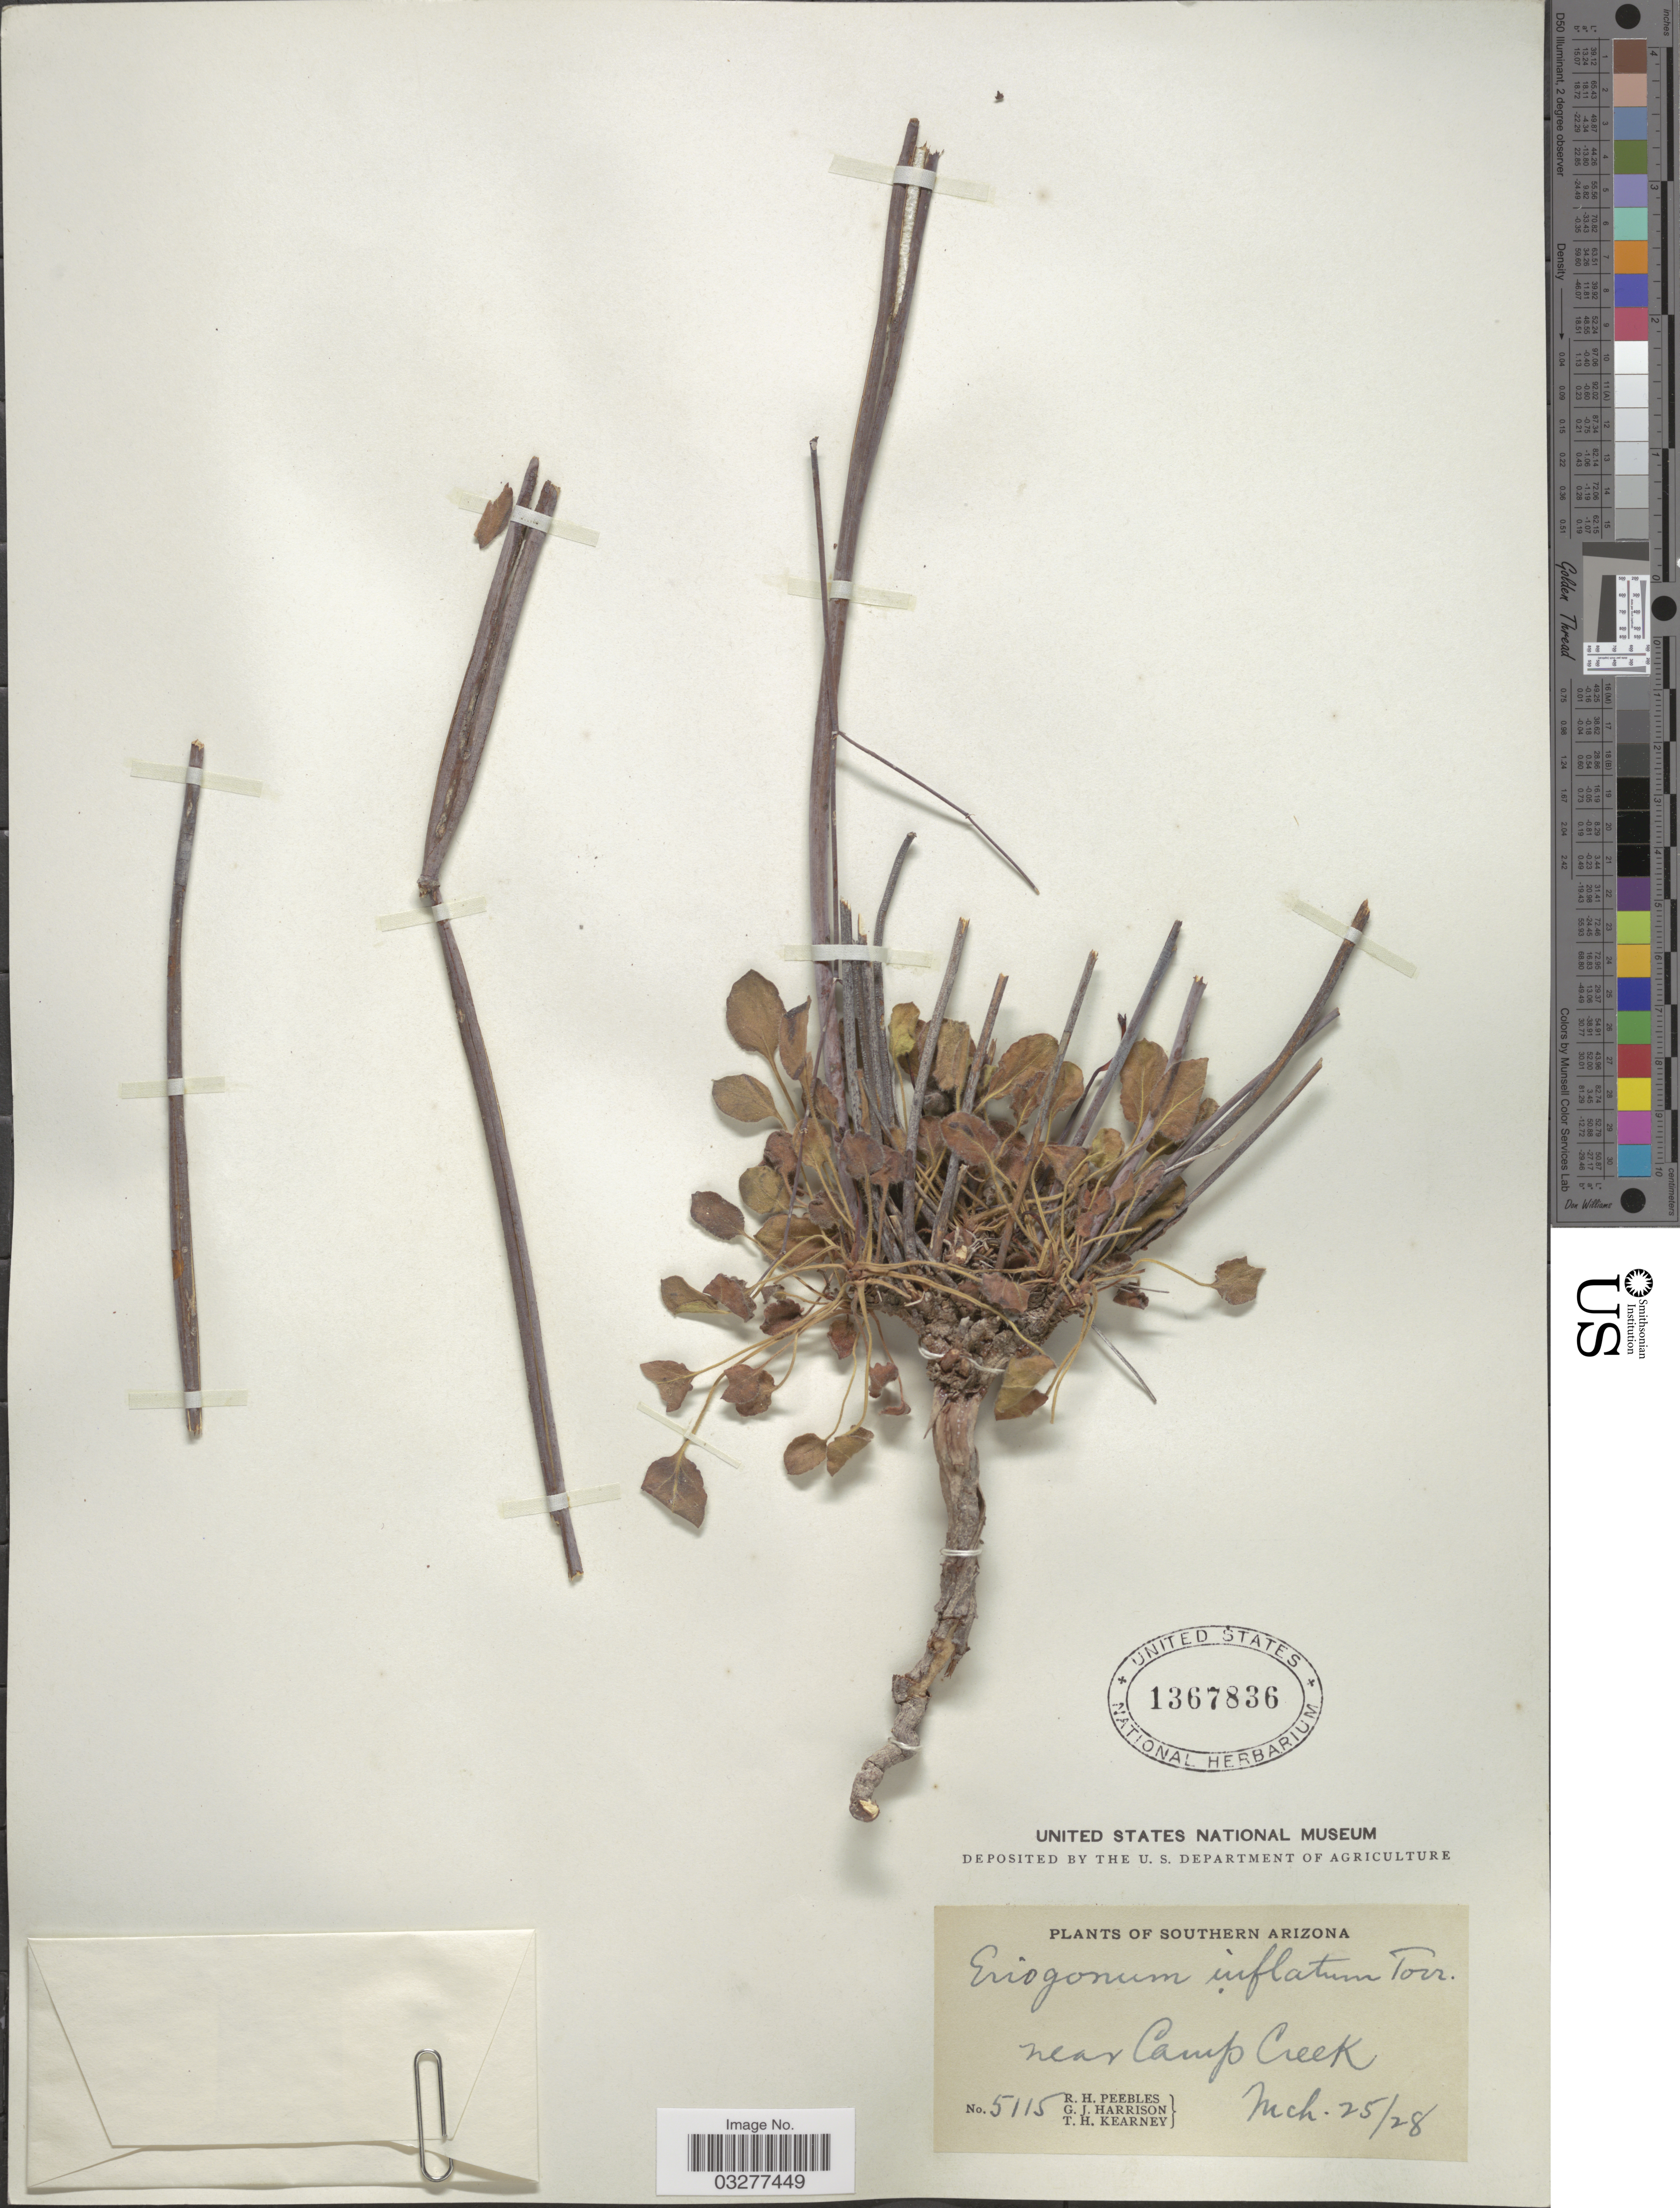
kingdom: Plantae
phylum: Tracheophyta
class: Magnoliopsida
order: Caryophyllales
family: Polygonaceae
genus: Eriogonum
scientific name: Eriogonum inflatum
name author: Torr. & Frém.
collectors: R. H. Peebles, G. J. Harrison & T. H. Kearney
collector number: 5115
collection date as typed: Transcribed d/m/y: 25/3/28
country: United States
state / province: Arizona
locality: Southern Arizona. Near Camp Creek.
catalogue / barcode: US 1367836